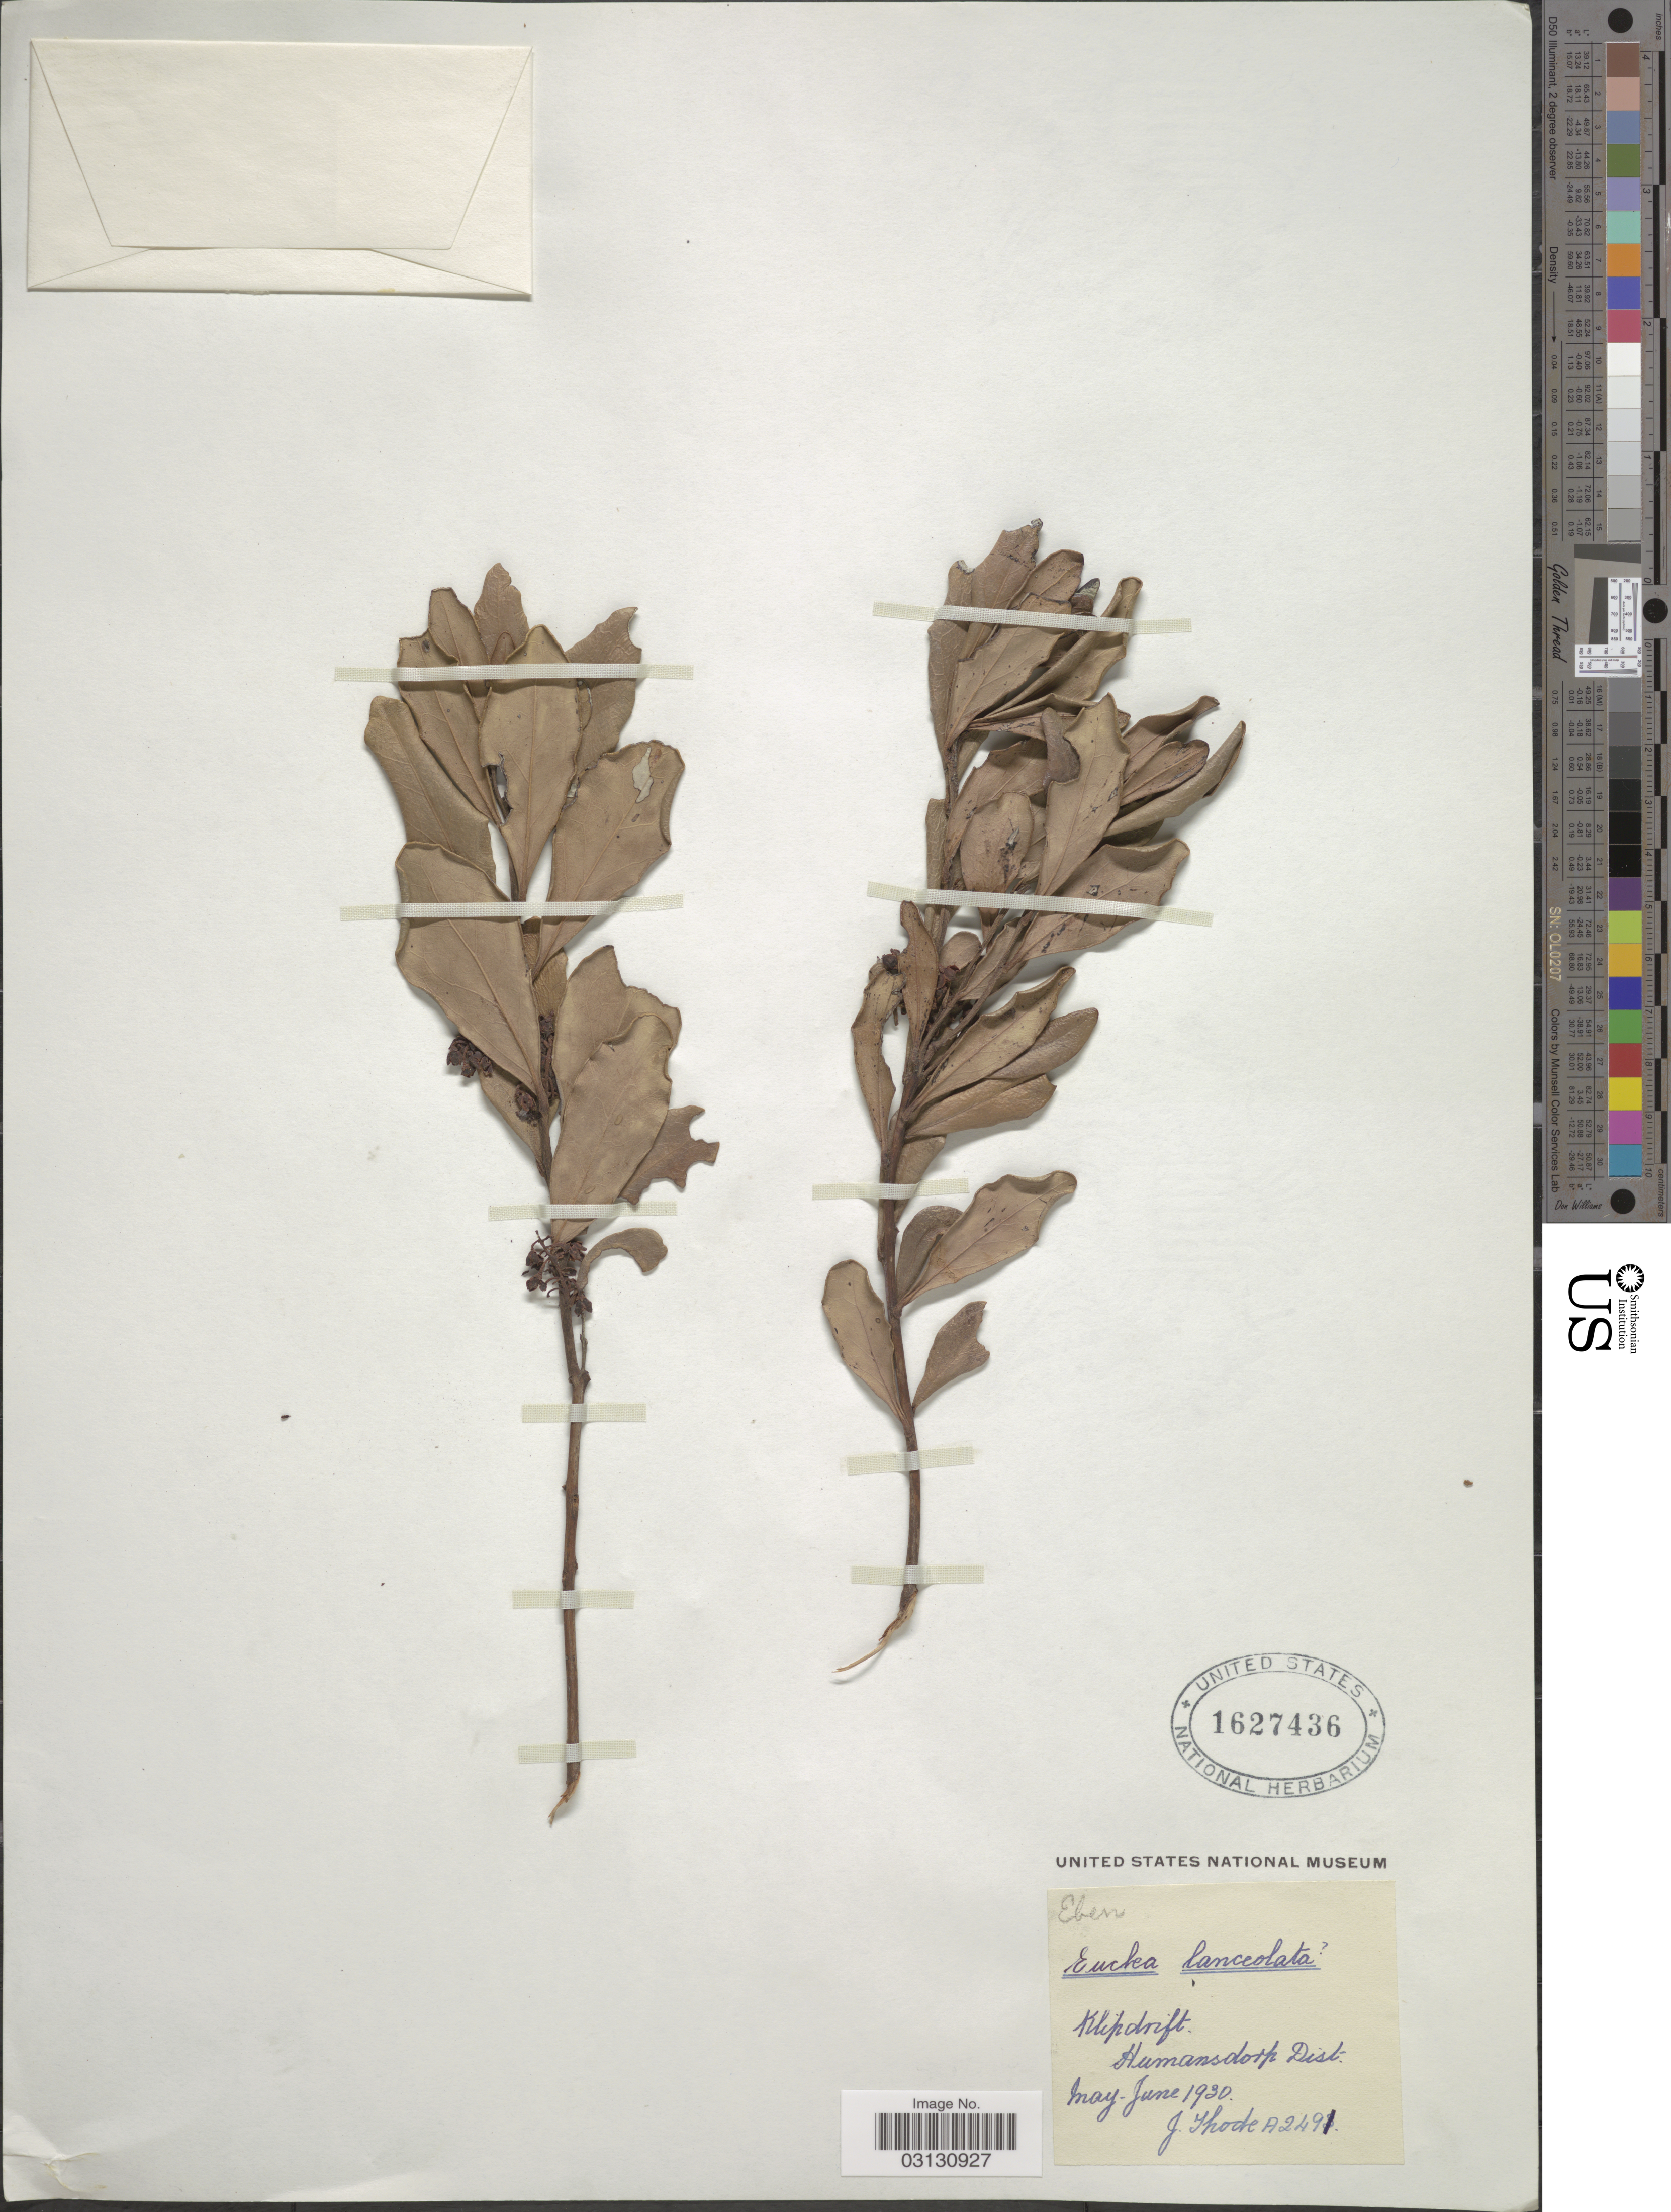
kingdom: Plantae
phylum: Tracheophyta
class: Magnoliopsida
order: Ericales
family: Ebenaceae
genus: Euclea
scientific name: Euclea lanceolata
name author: E. Mey. ex A. DC.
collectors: J. Thode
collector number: A2491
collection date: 1930-05/1930-06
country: South Africa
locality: Klipdrift. Humansdorp Dist.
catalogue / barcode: US 1627436